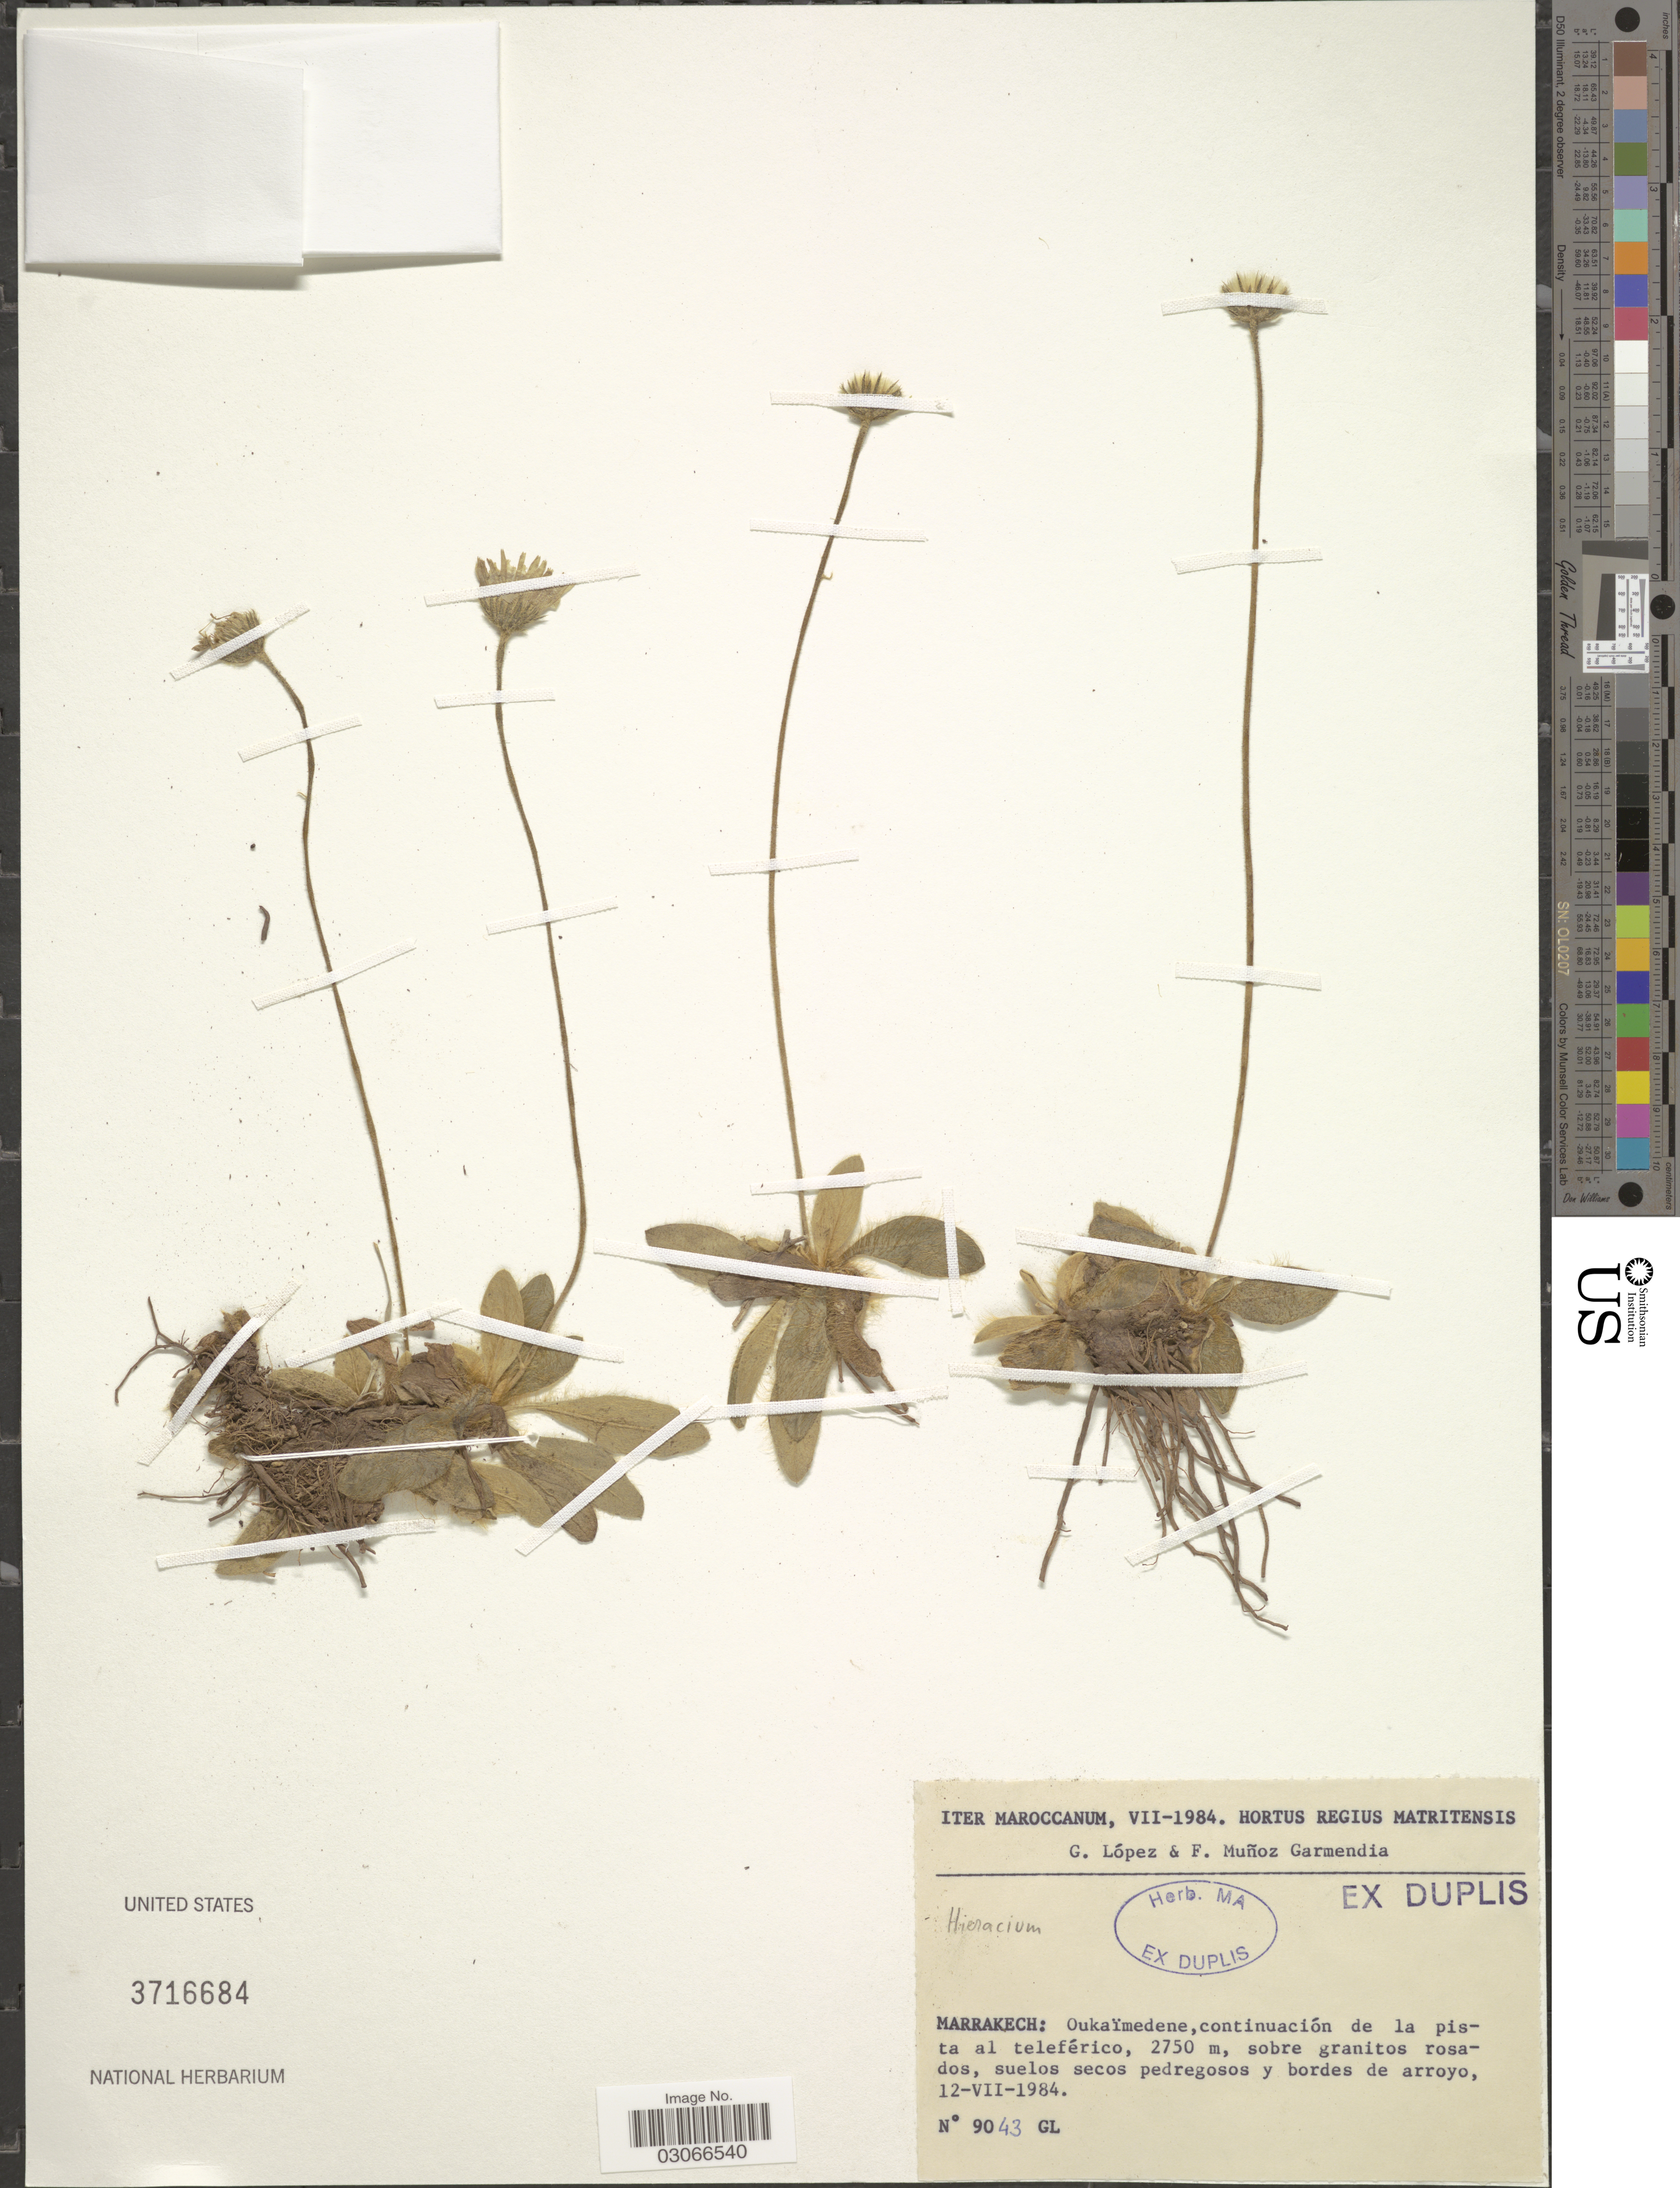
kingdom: Plantae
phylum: Tracheophyta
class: Magnoliopsida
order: Asterales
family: Asteraceae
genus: Hieracium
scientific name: Hieracium repandulare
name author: Druce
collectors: G. López & F. Muñoz Garmendia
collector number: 9043GL?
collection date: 1984-07-12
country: Morocco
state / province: Marrakech-Tensift-Al Haouz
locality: Marrakech: Oukaïmedene, continuación de la pista al teleférico.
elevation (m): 2750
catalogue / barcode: US 3716684